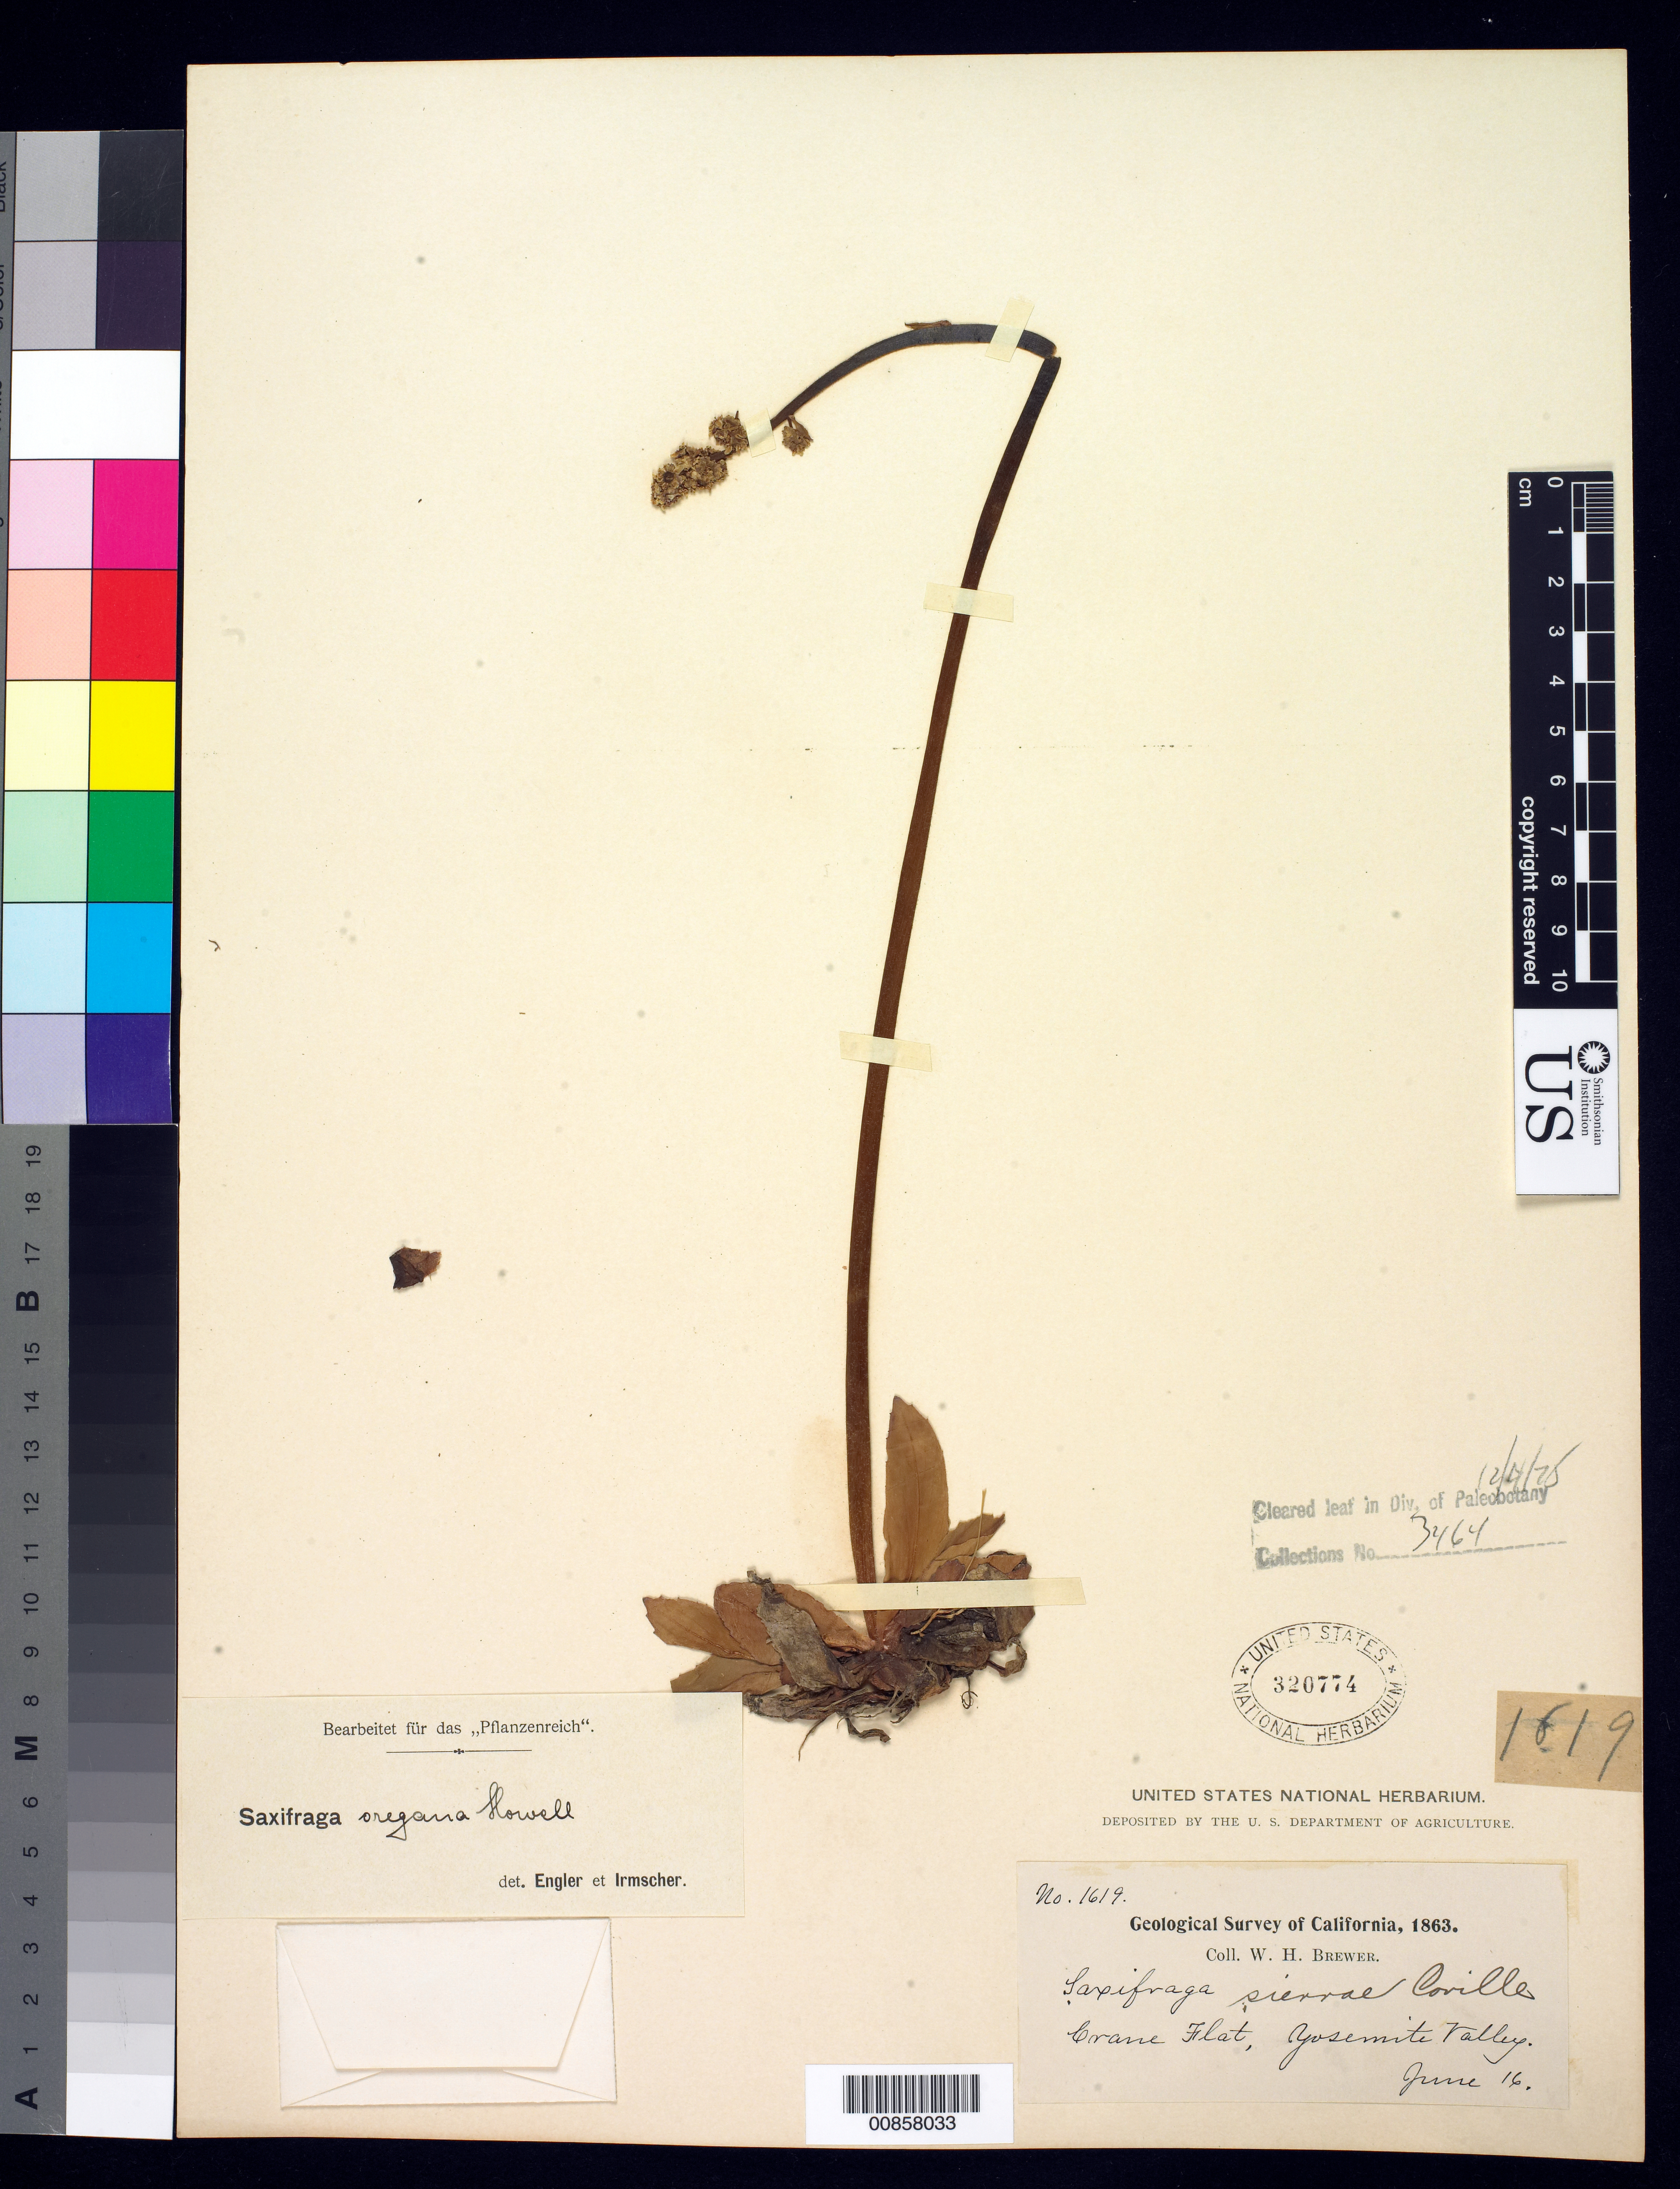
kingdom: Plantae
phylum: Tracheophyta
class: Magnoliopsida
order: Saxifragales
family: Saxifragaceae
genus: Micranthes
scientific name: Micranthes oregana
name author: (Howell) Small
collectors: W. H. Brewer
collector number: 1619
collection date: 1863-06-16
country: United States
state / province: California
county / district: Mariposa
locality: Crane's Flat, Yosemite Valley.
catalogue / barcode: US 320774